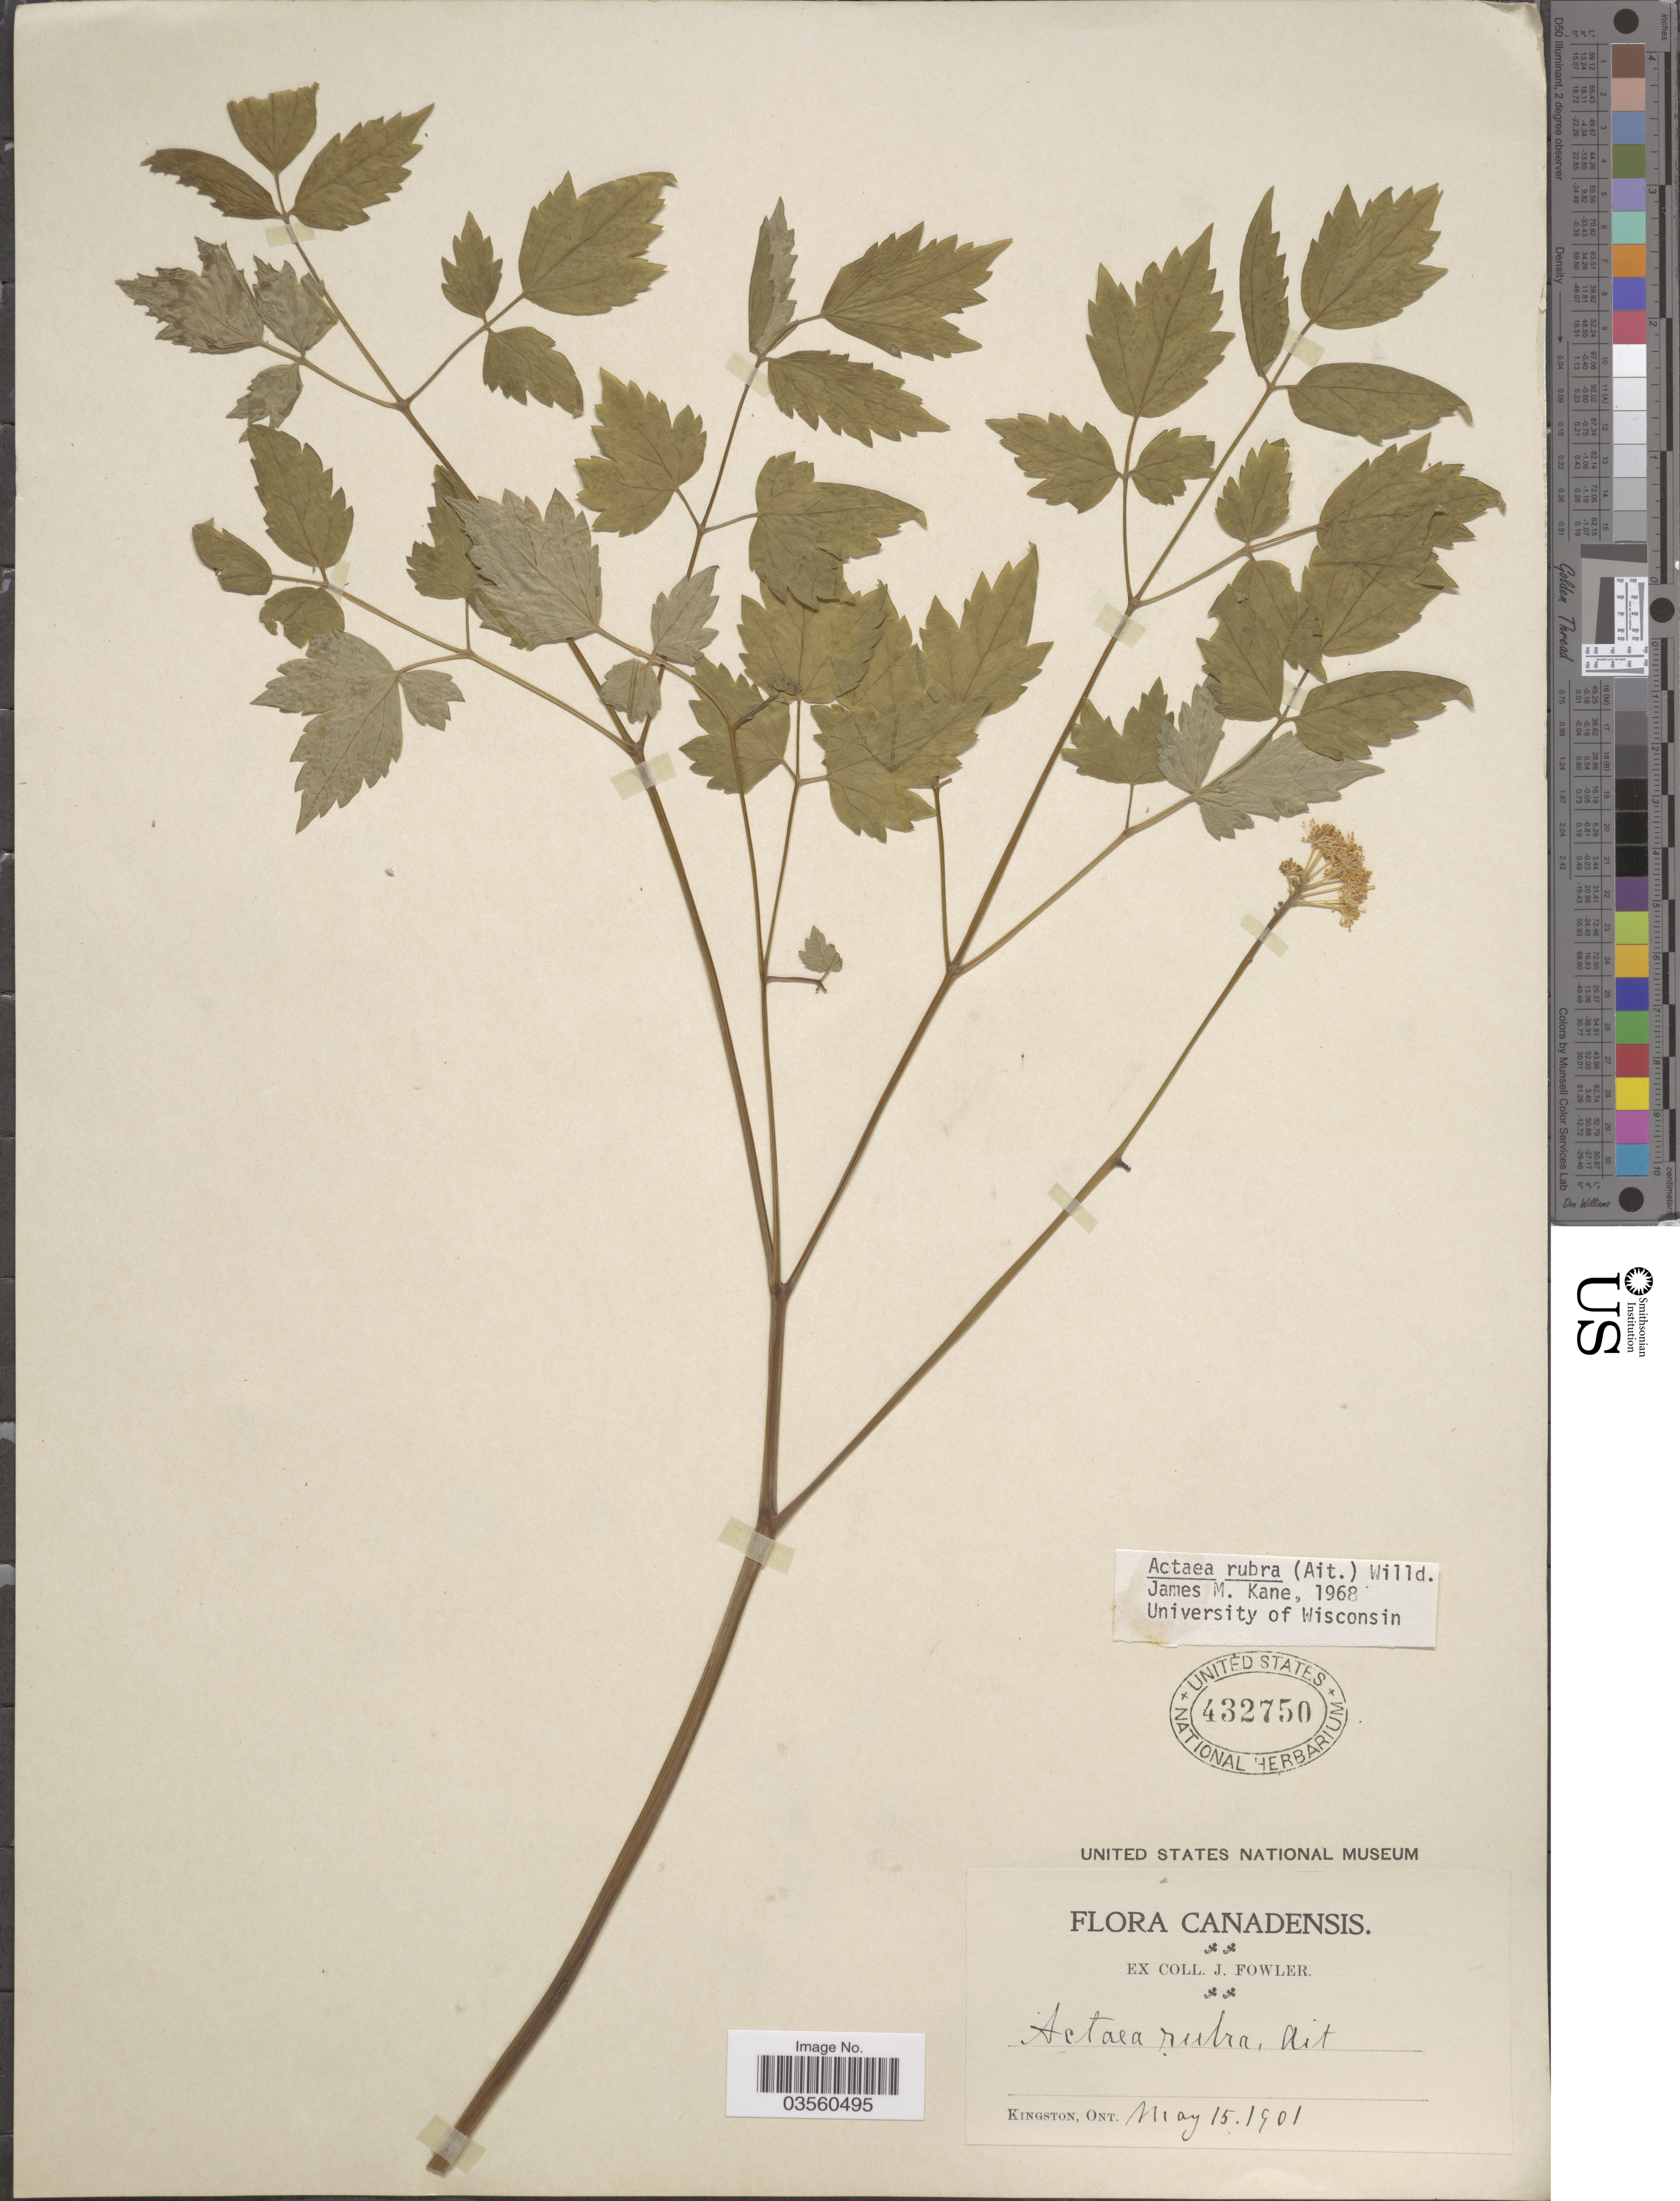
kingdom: Plantae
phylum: Tracheophyta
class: Magnoliopsida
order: Ranunculales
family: Ranunculaceae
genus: Actaea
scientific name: Actaea rubra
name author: (Aiton) Willd.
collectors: J. Fowler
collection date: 1901-05-15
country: Canada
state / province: Ontario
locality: Kingston.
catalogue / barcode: US 432750